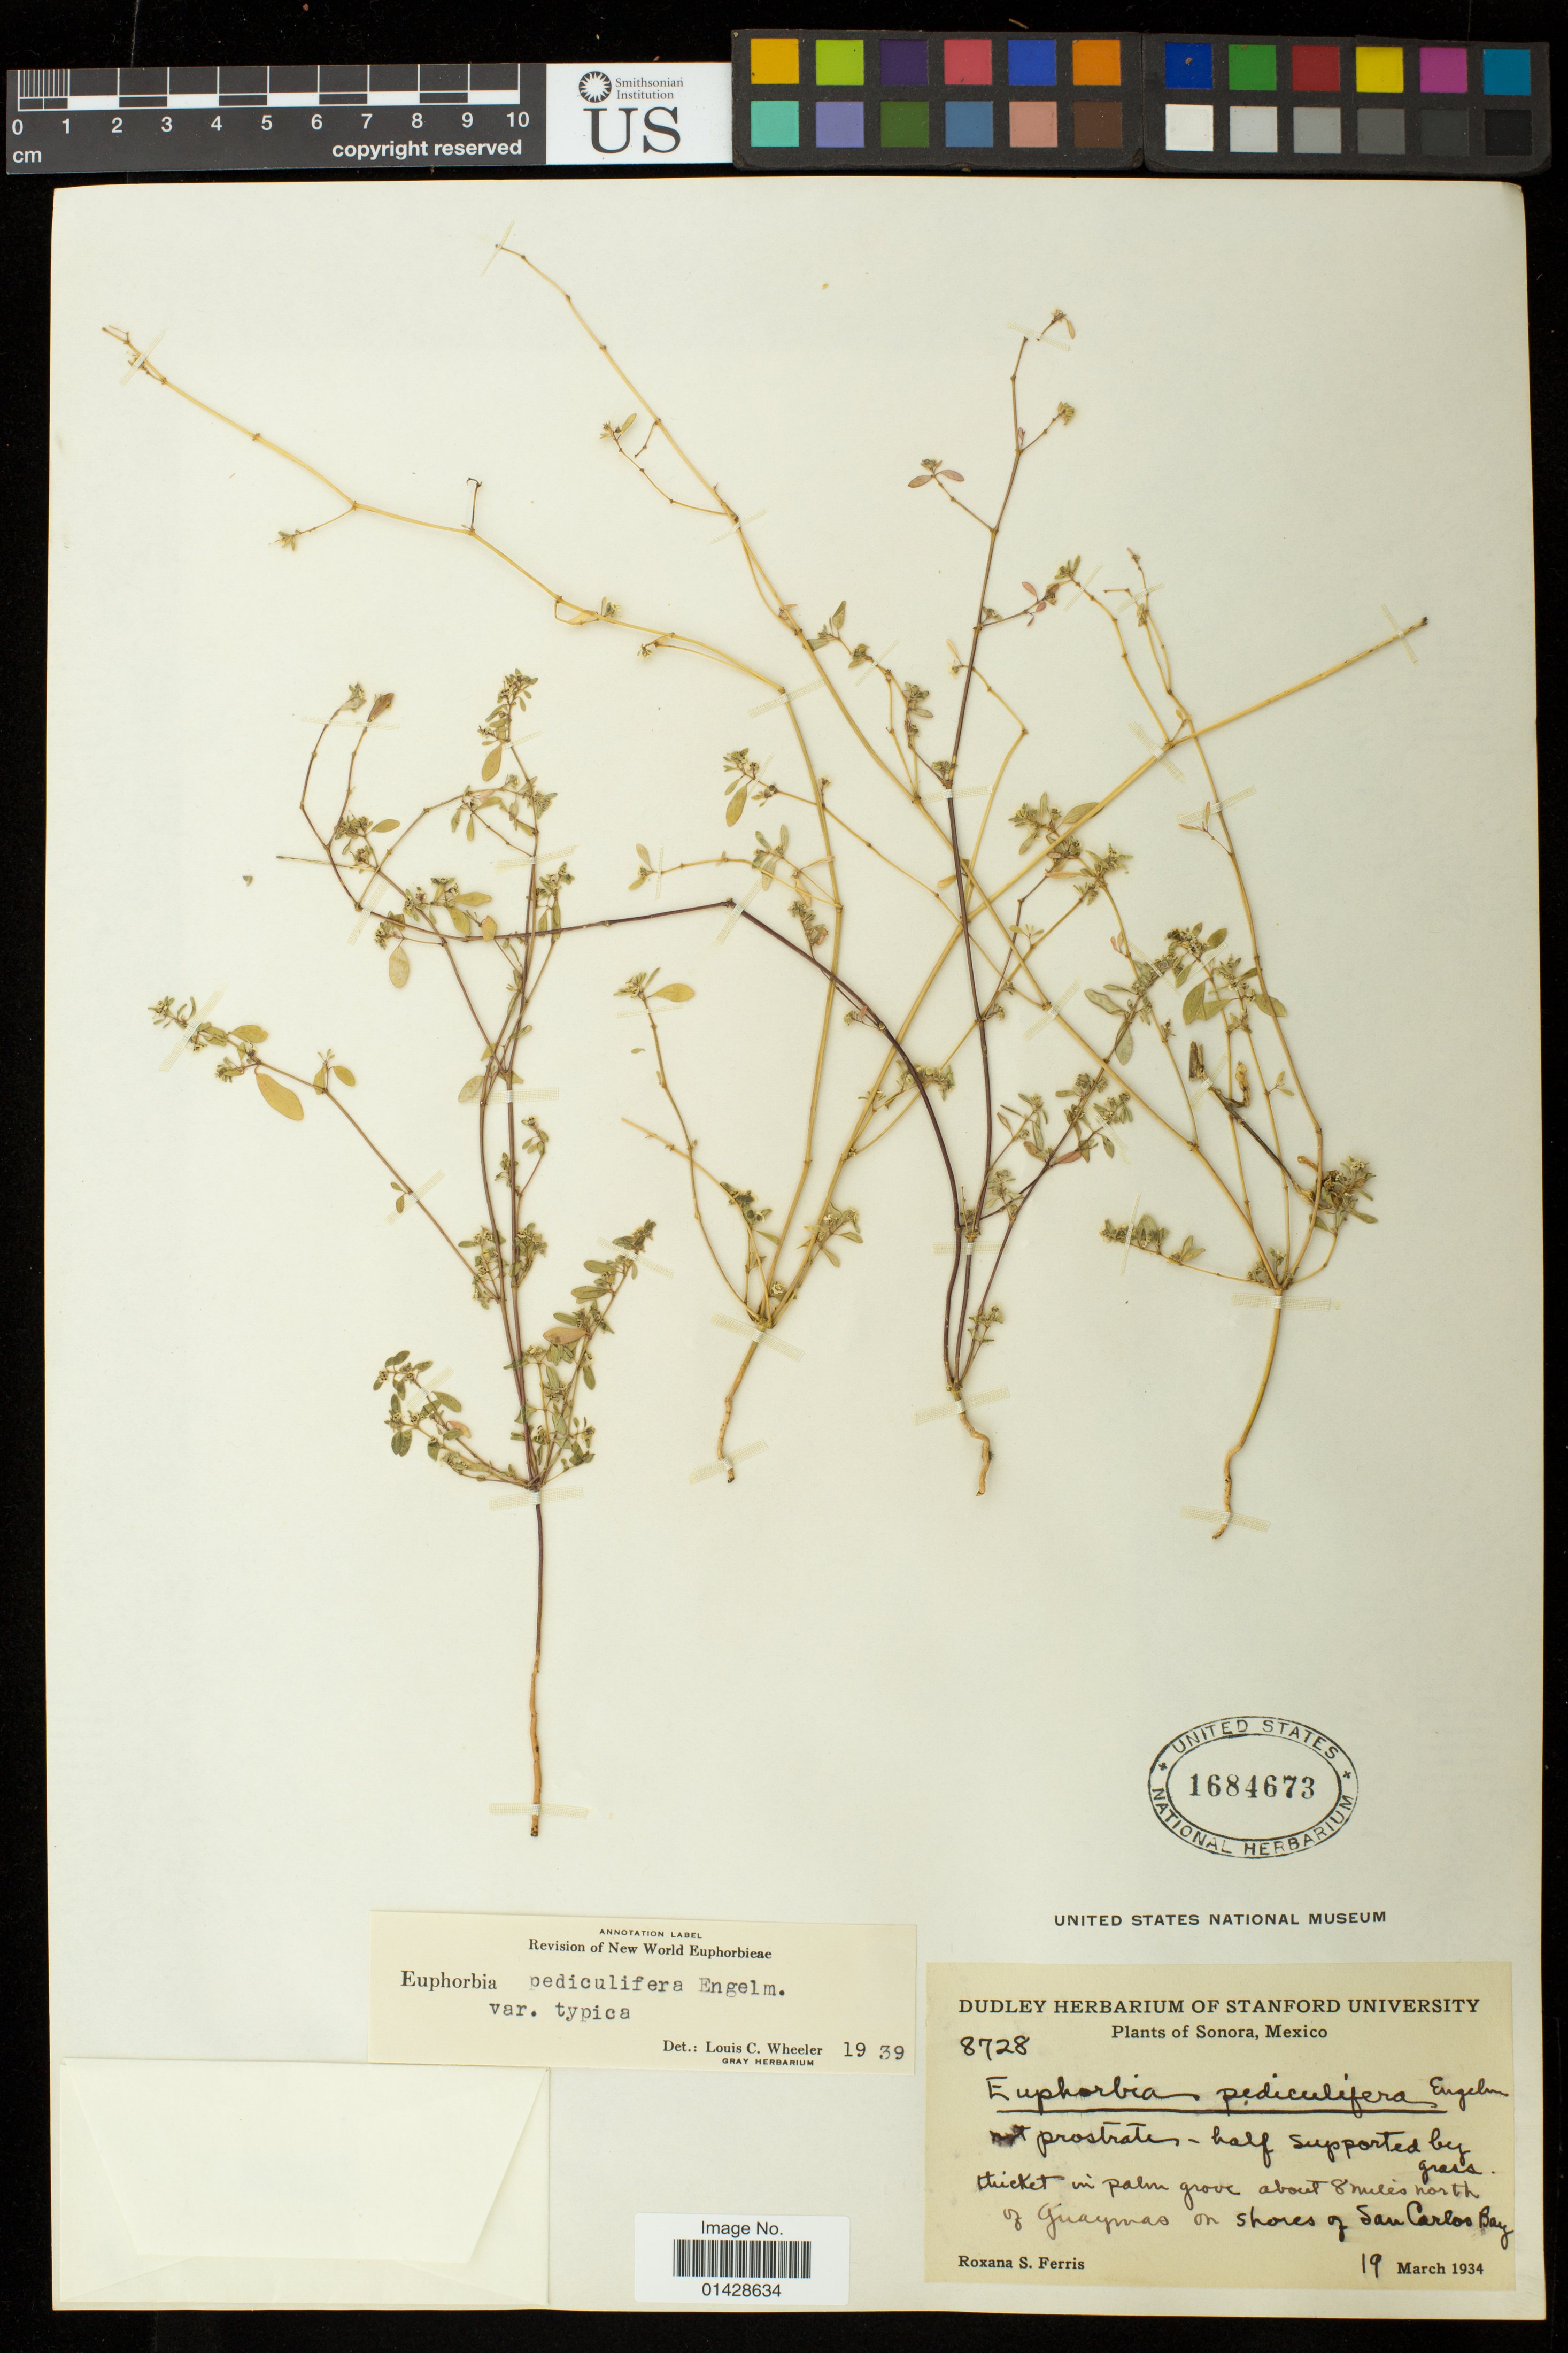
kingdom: Plantae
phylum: Tracheophyta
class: Magnoliopsida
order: Malpighiales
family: Euphorbiaceae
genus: Euphorbia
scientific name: Euphorbia pediculifera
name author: Engelm.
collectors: R. S. Ferris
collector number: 8728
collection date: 1934-03-19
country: Mexico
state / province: Sonora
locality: about 8 miles north of Guaymas on shores of San Carlos Bay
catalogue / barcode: US 1684673